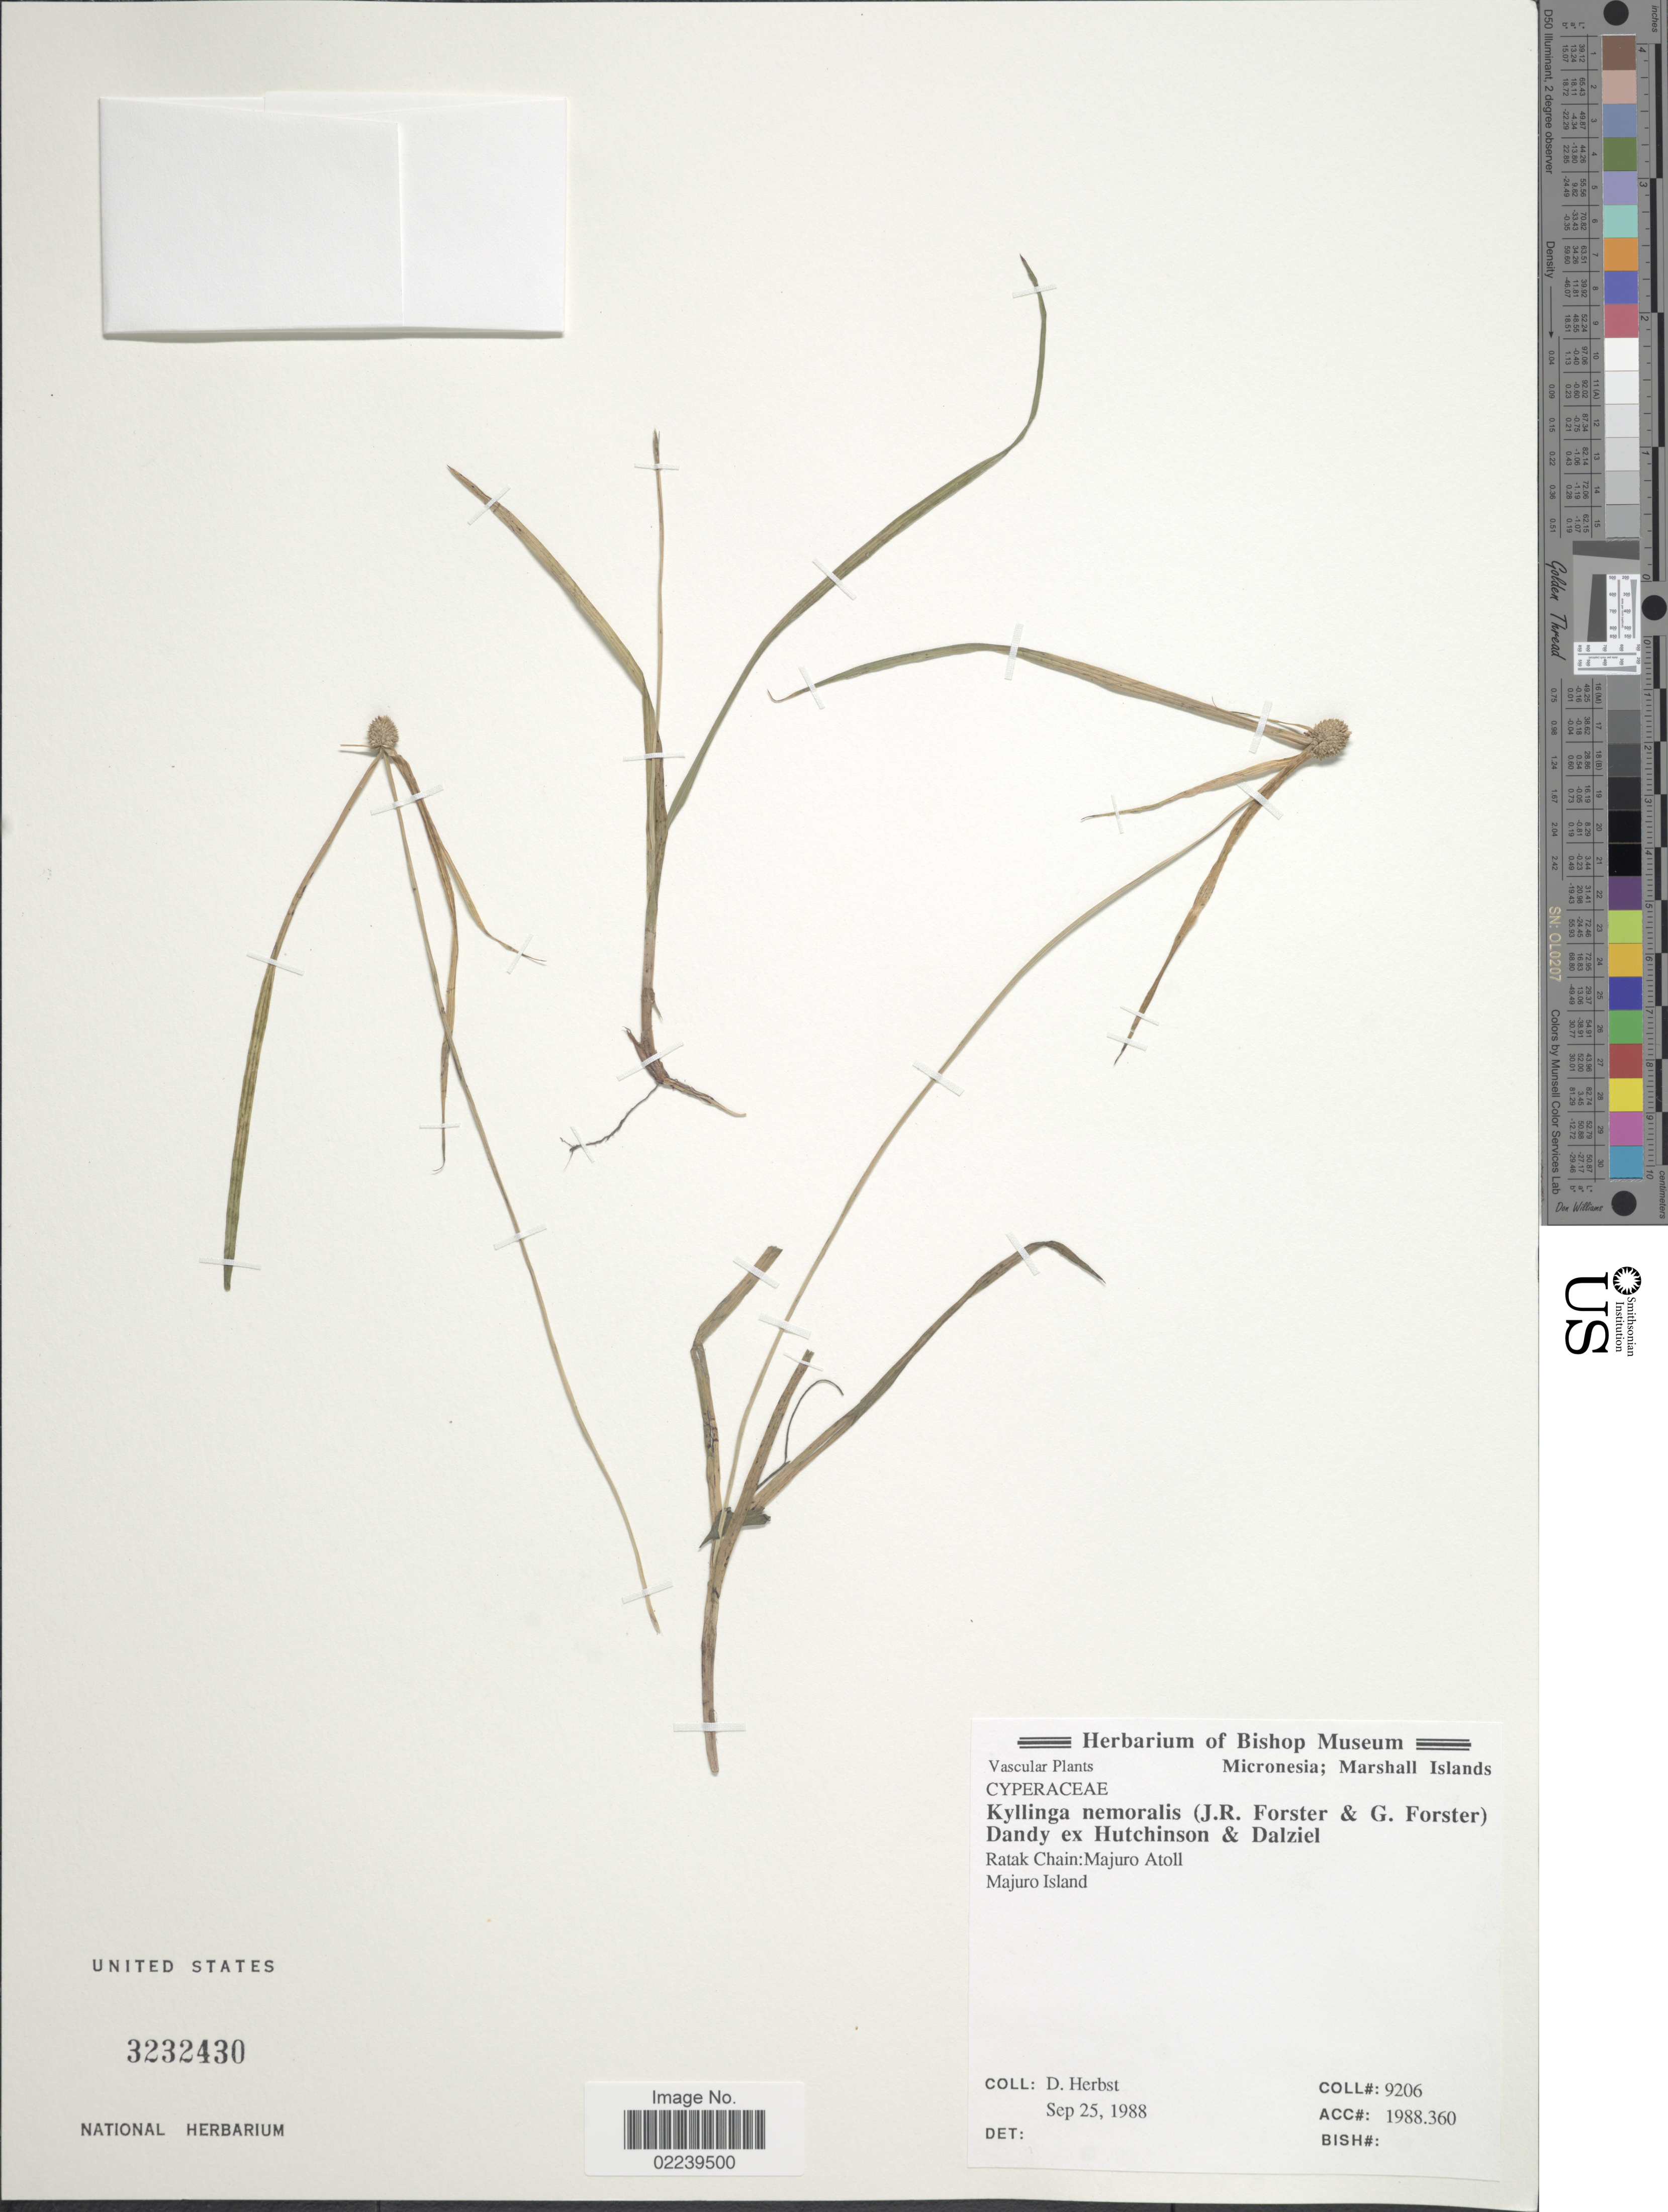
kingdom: Plantae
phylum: Tracheophyta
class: Liliopsida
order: Poales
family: Cyperaceae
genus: Cyperus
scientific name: Cyperus mindorensis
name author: (Steud.) Huygh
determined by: Strong, M. T., (US), Smithsonian Institution - National Museum of Natural History (UNITED STATES)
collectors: D. Herbst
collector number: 9206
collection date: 1988-09-25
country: Marshall Islands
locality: Ratak Chain: Majuro Atoll. Majuro Island. Micronesia; Marshall Islands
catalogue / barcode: US 3232430